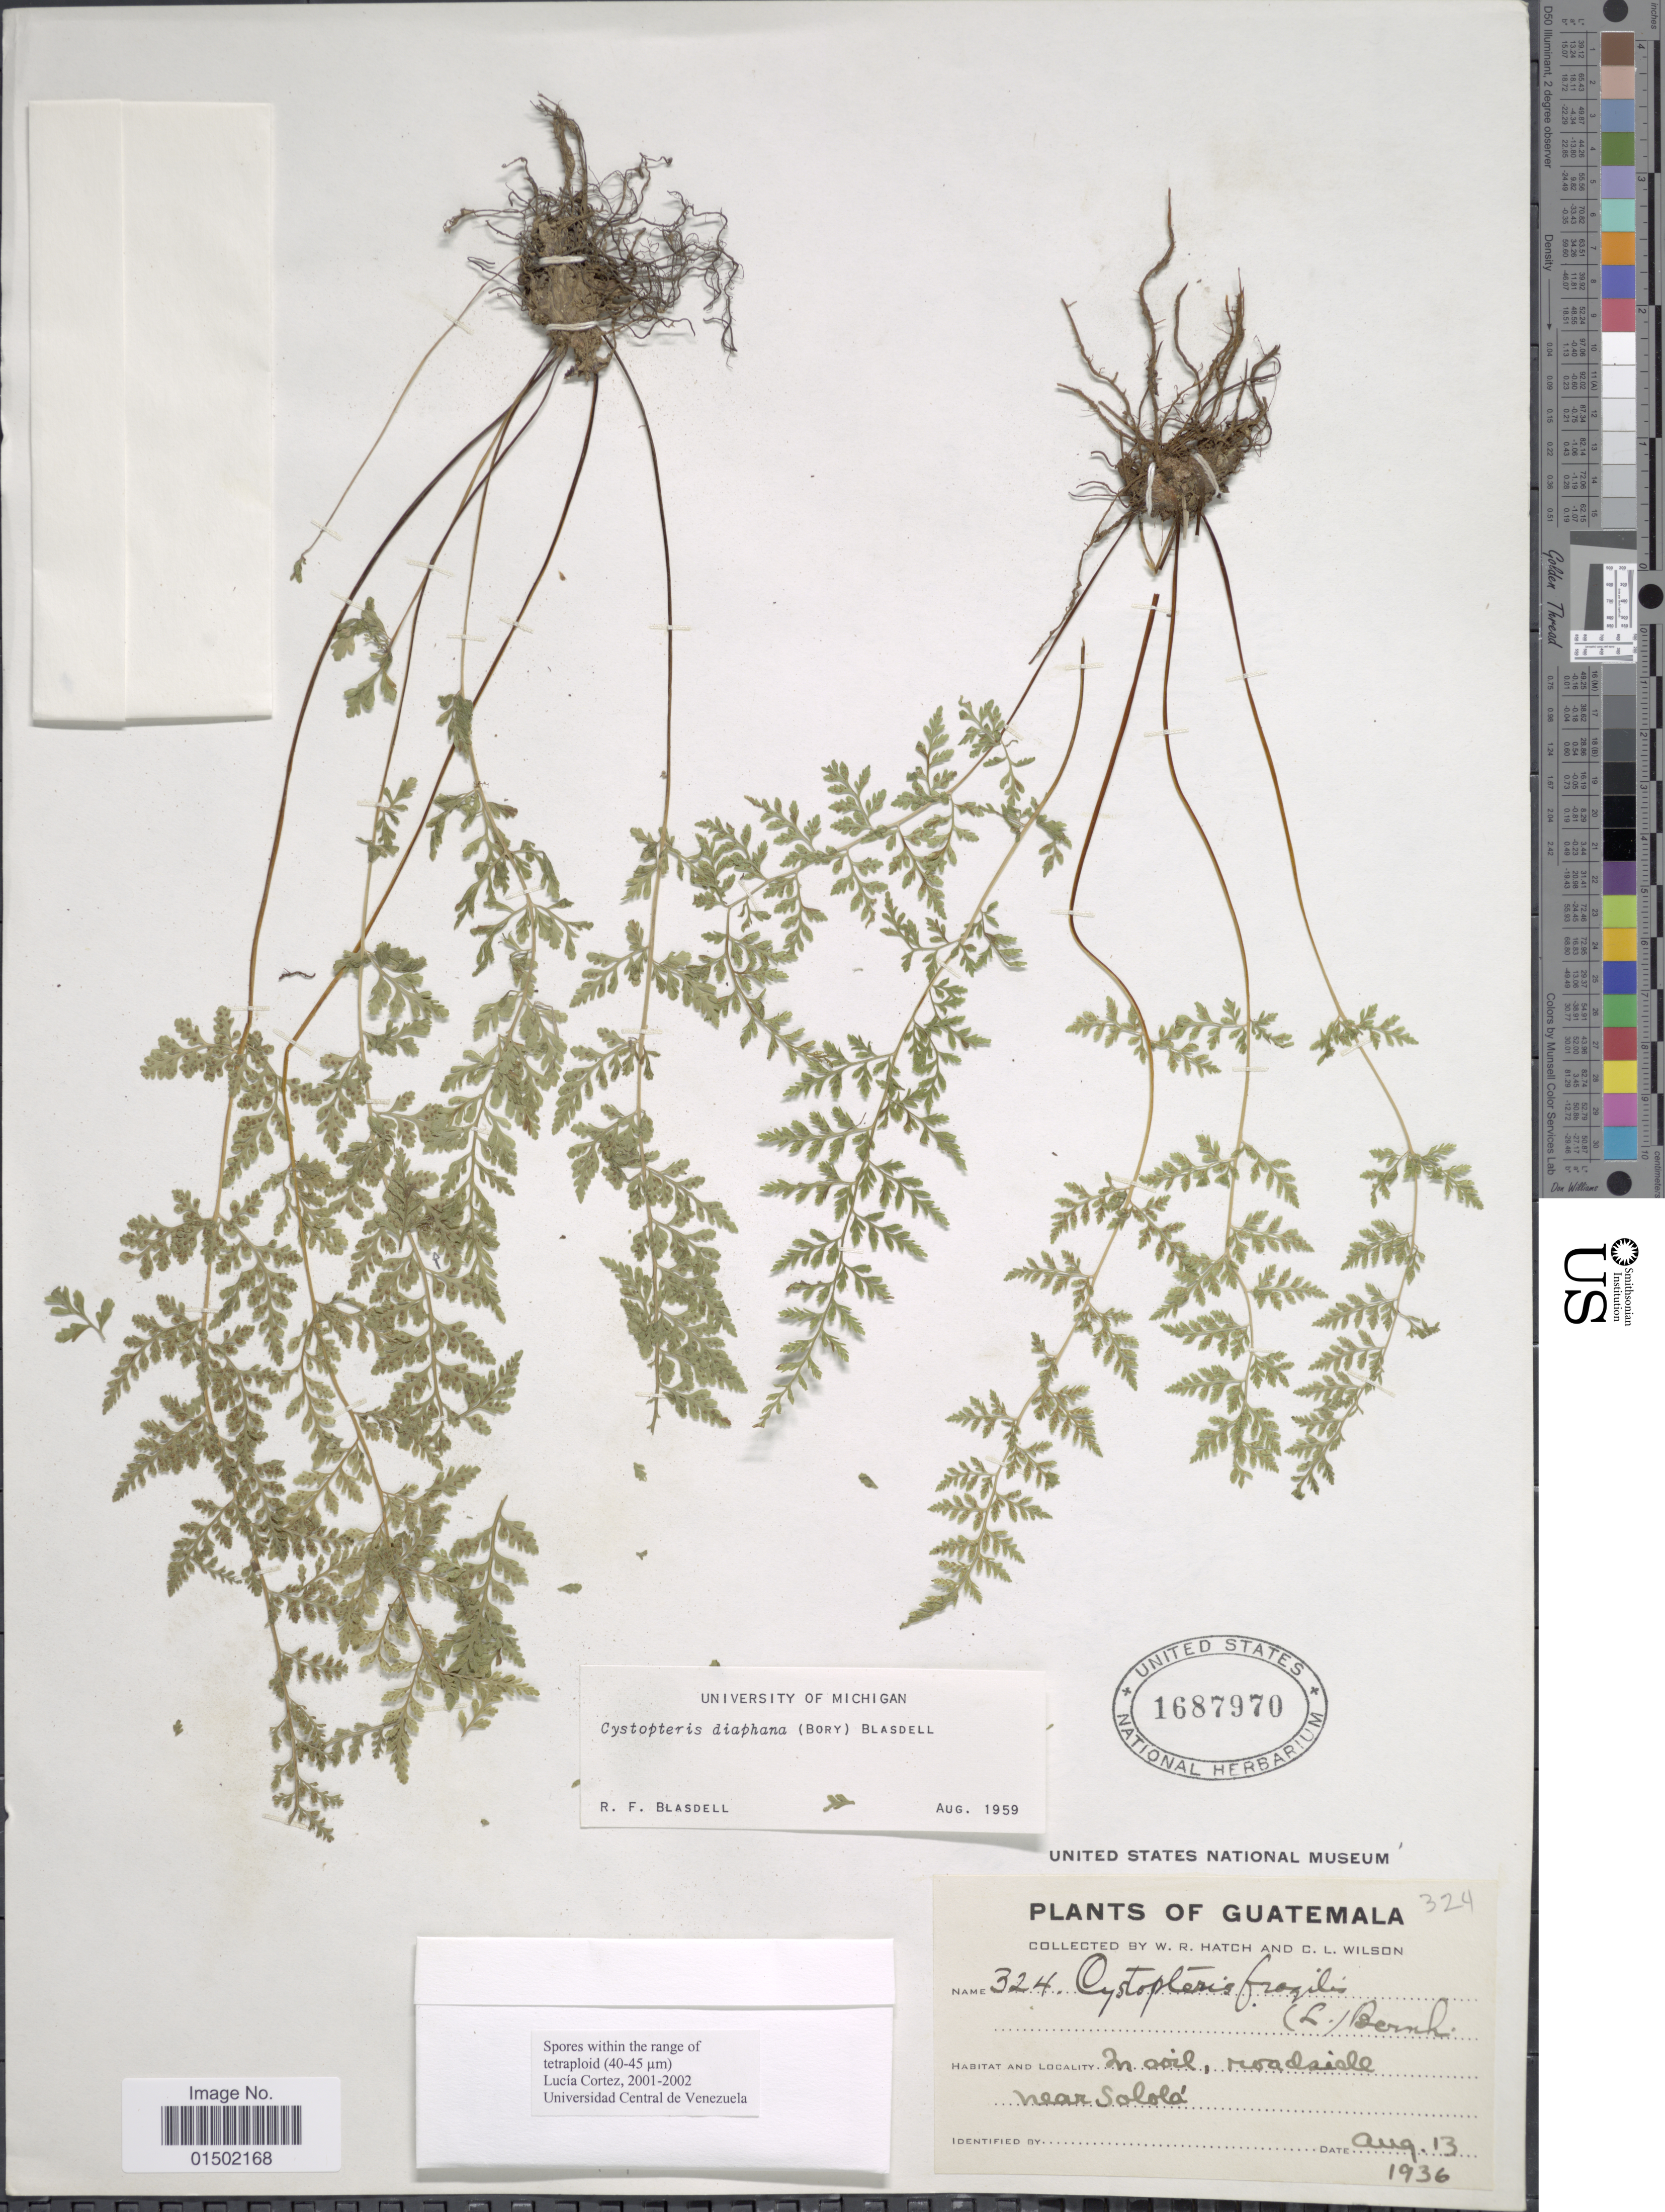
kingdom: Plantae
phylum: Tracheophyta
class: Polypodiopsida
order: Polypodiales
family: Cystopteridaceae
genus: Cystopteris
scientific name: Cystopteris diaphana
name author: (Bory) Blasdell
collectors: W. Hatch & C. L. Wilson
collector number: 324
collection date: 1936-08-13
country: Guatemala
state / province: Sololá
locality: In soil, roadside near Solola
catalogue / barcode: US 1687970